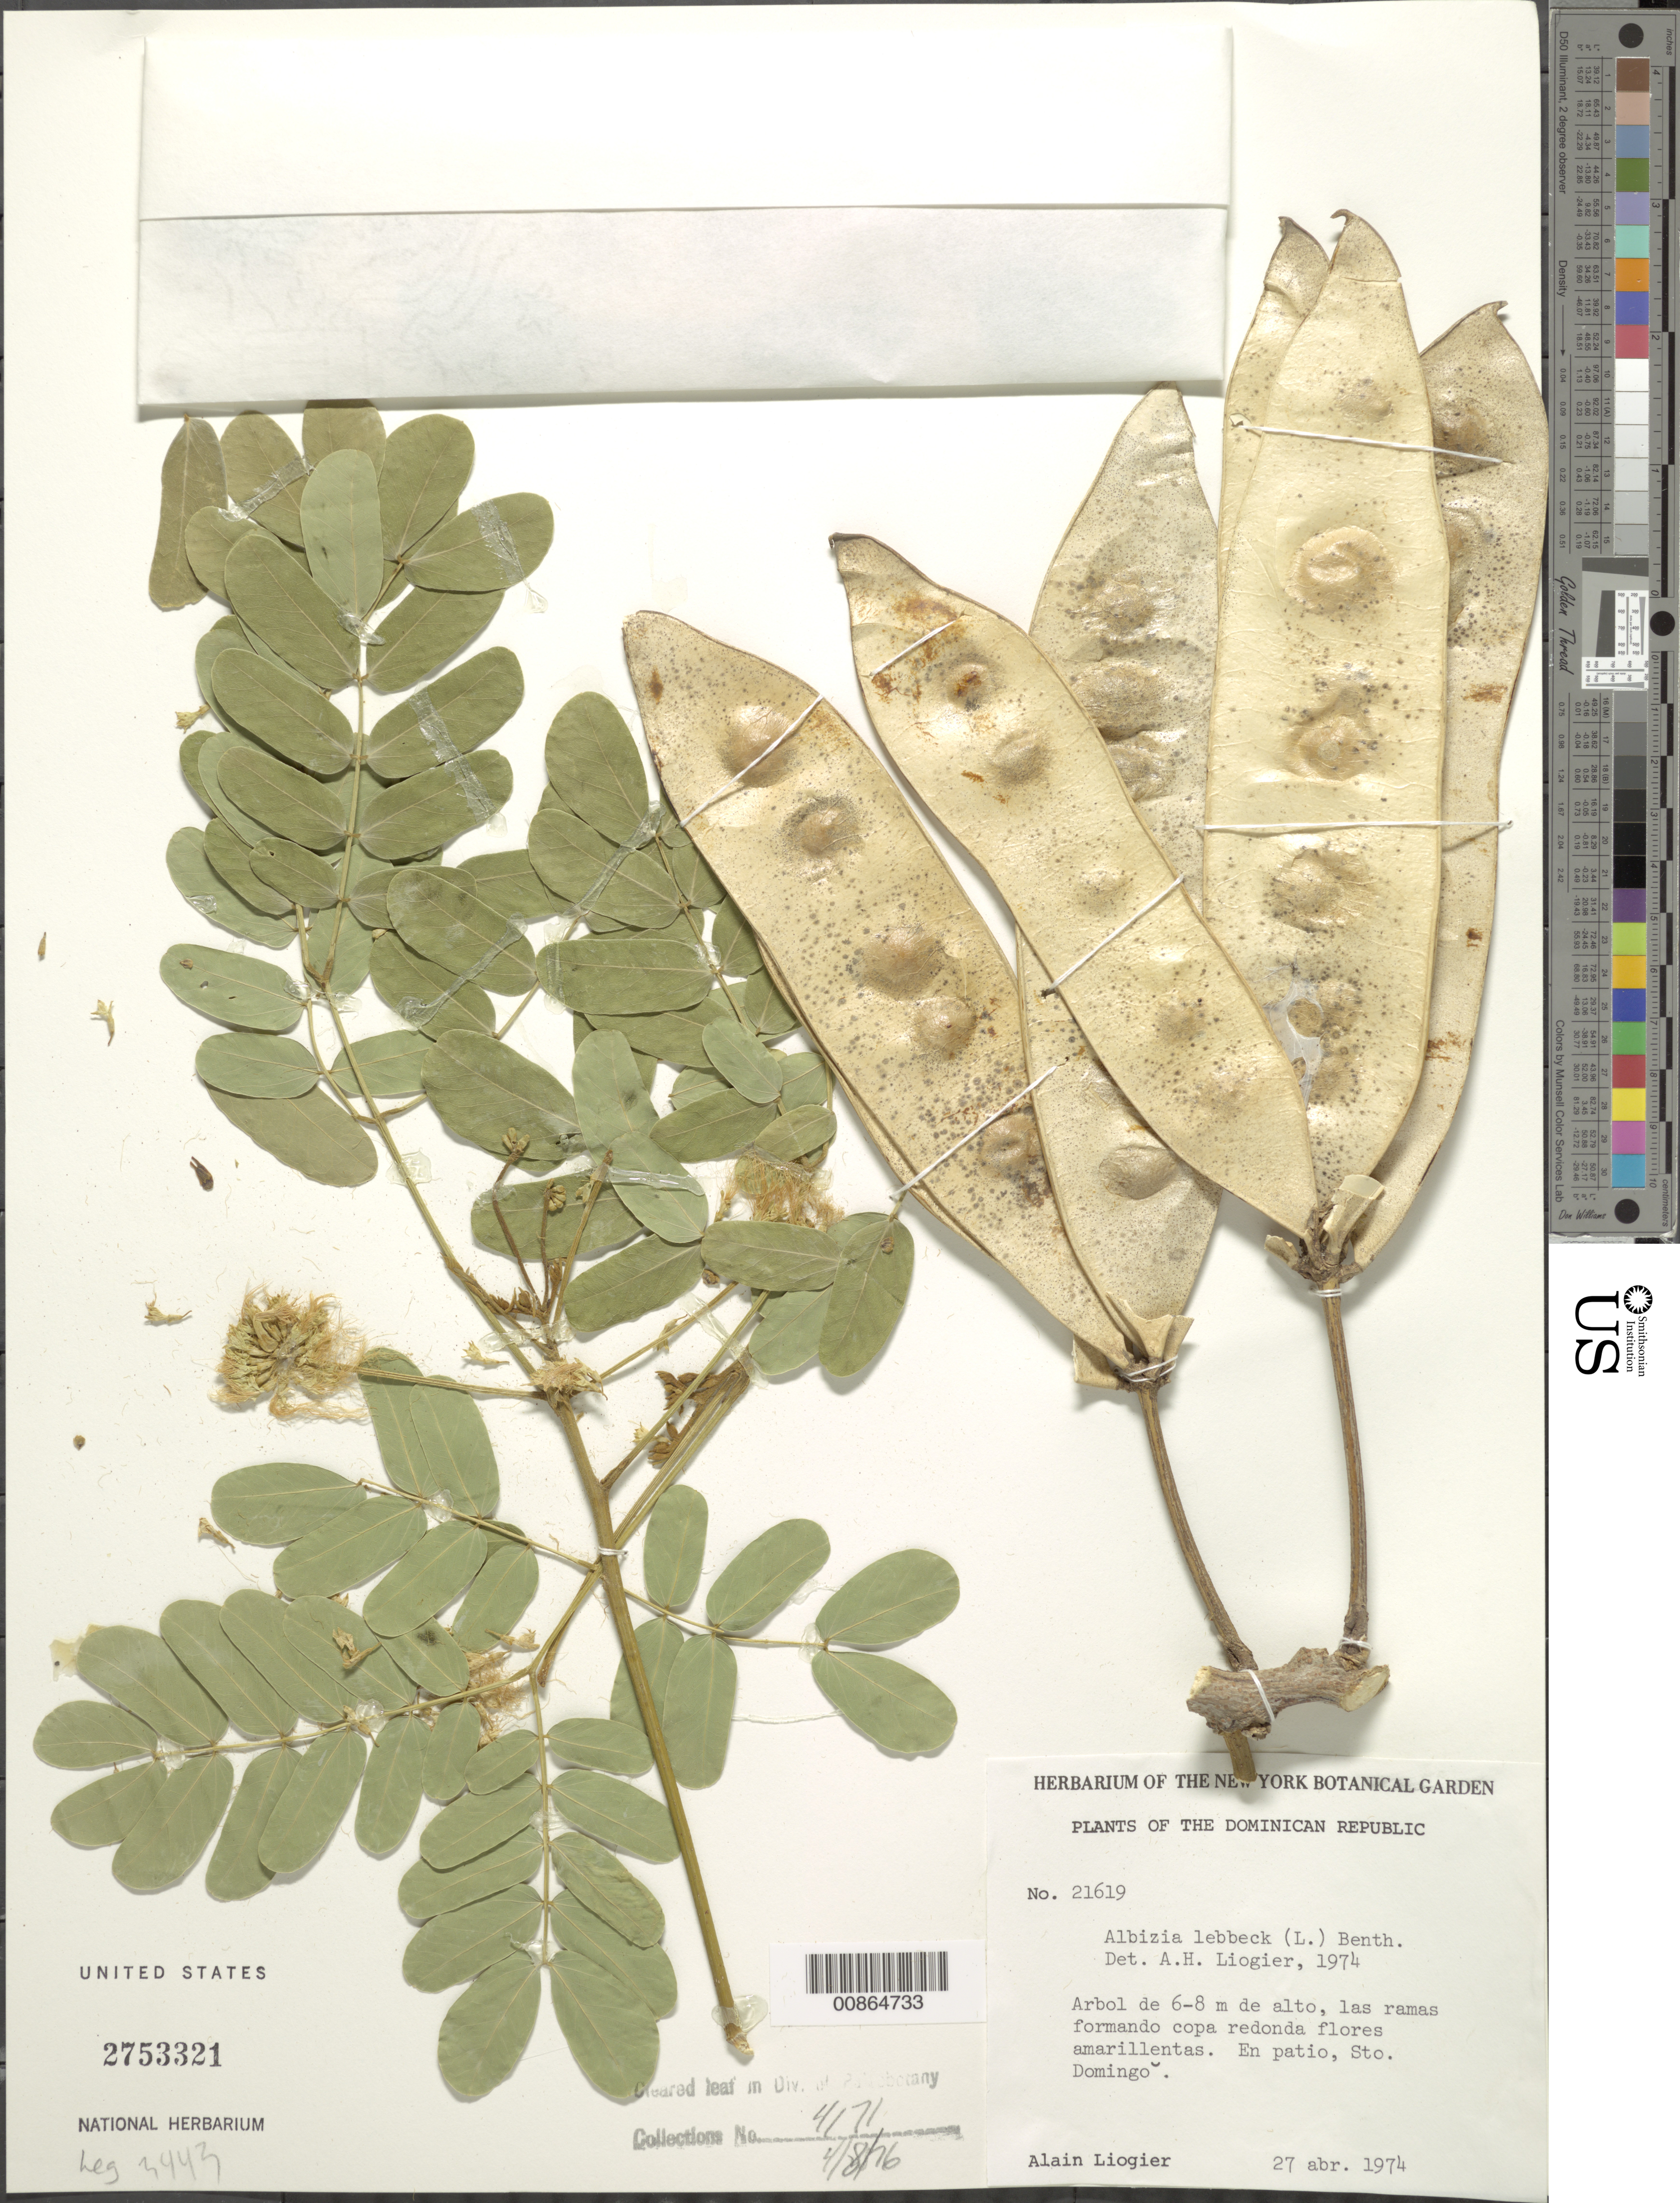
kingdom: Plantae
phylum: Tracheophyta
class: Magnoliopsida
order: Fabales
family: Fabaceae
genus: Albizia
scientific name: Albizia lebbeck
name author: (L.) Benth.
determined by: Liogier, Alain H.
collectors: A. H. Liogier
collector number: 21619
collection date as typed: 27 Apr 1974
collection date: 1974-04-27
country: Dominican Republic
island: Hispaniola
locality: Sto. Domingo.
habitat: En patio.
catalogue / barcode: US 2753321